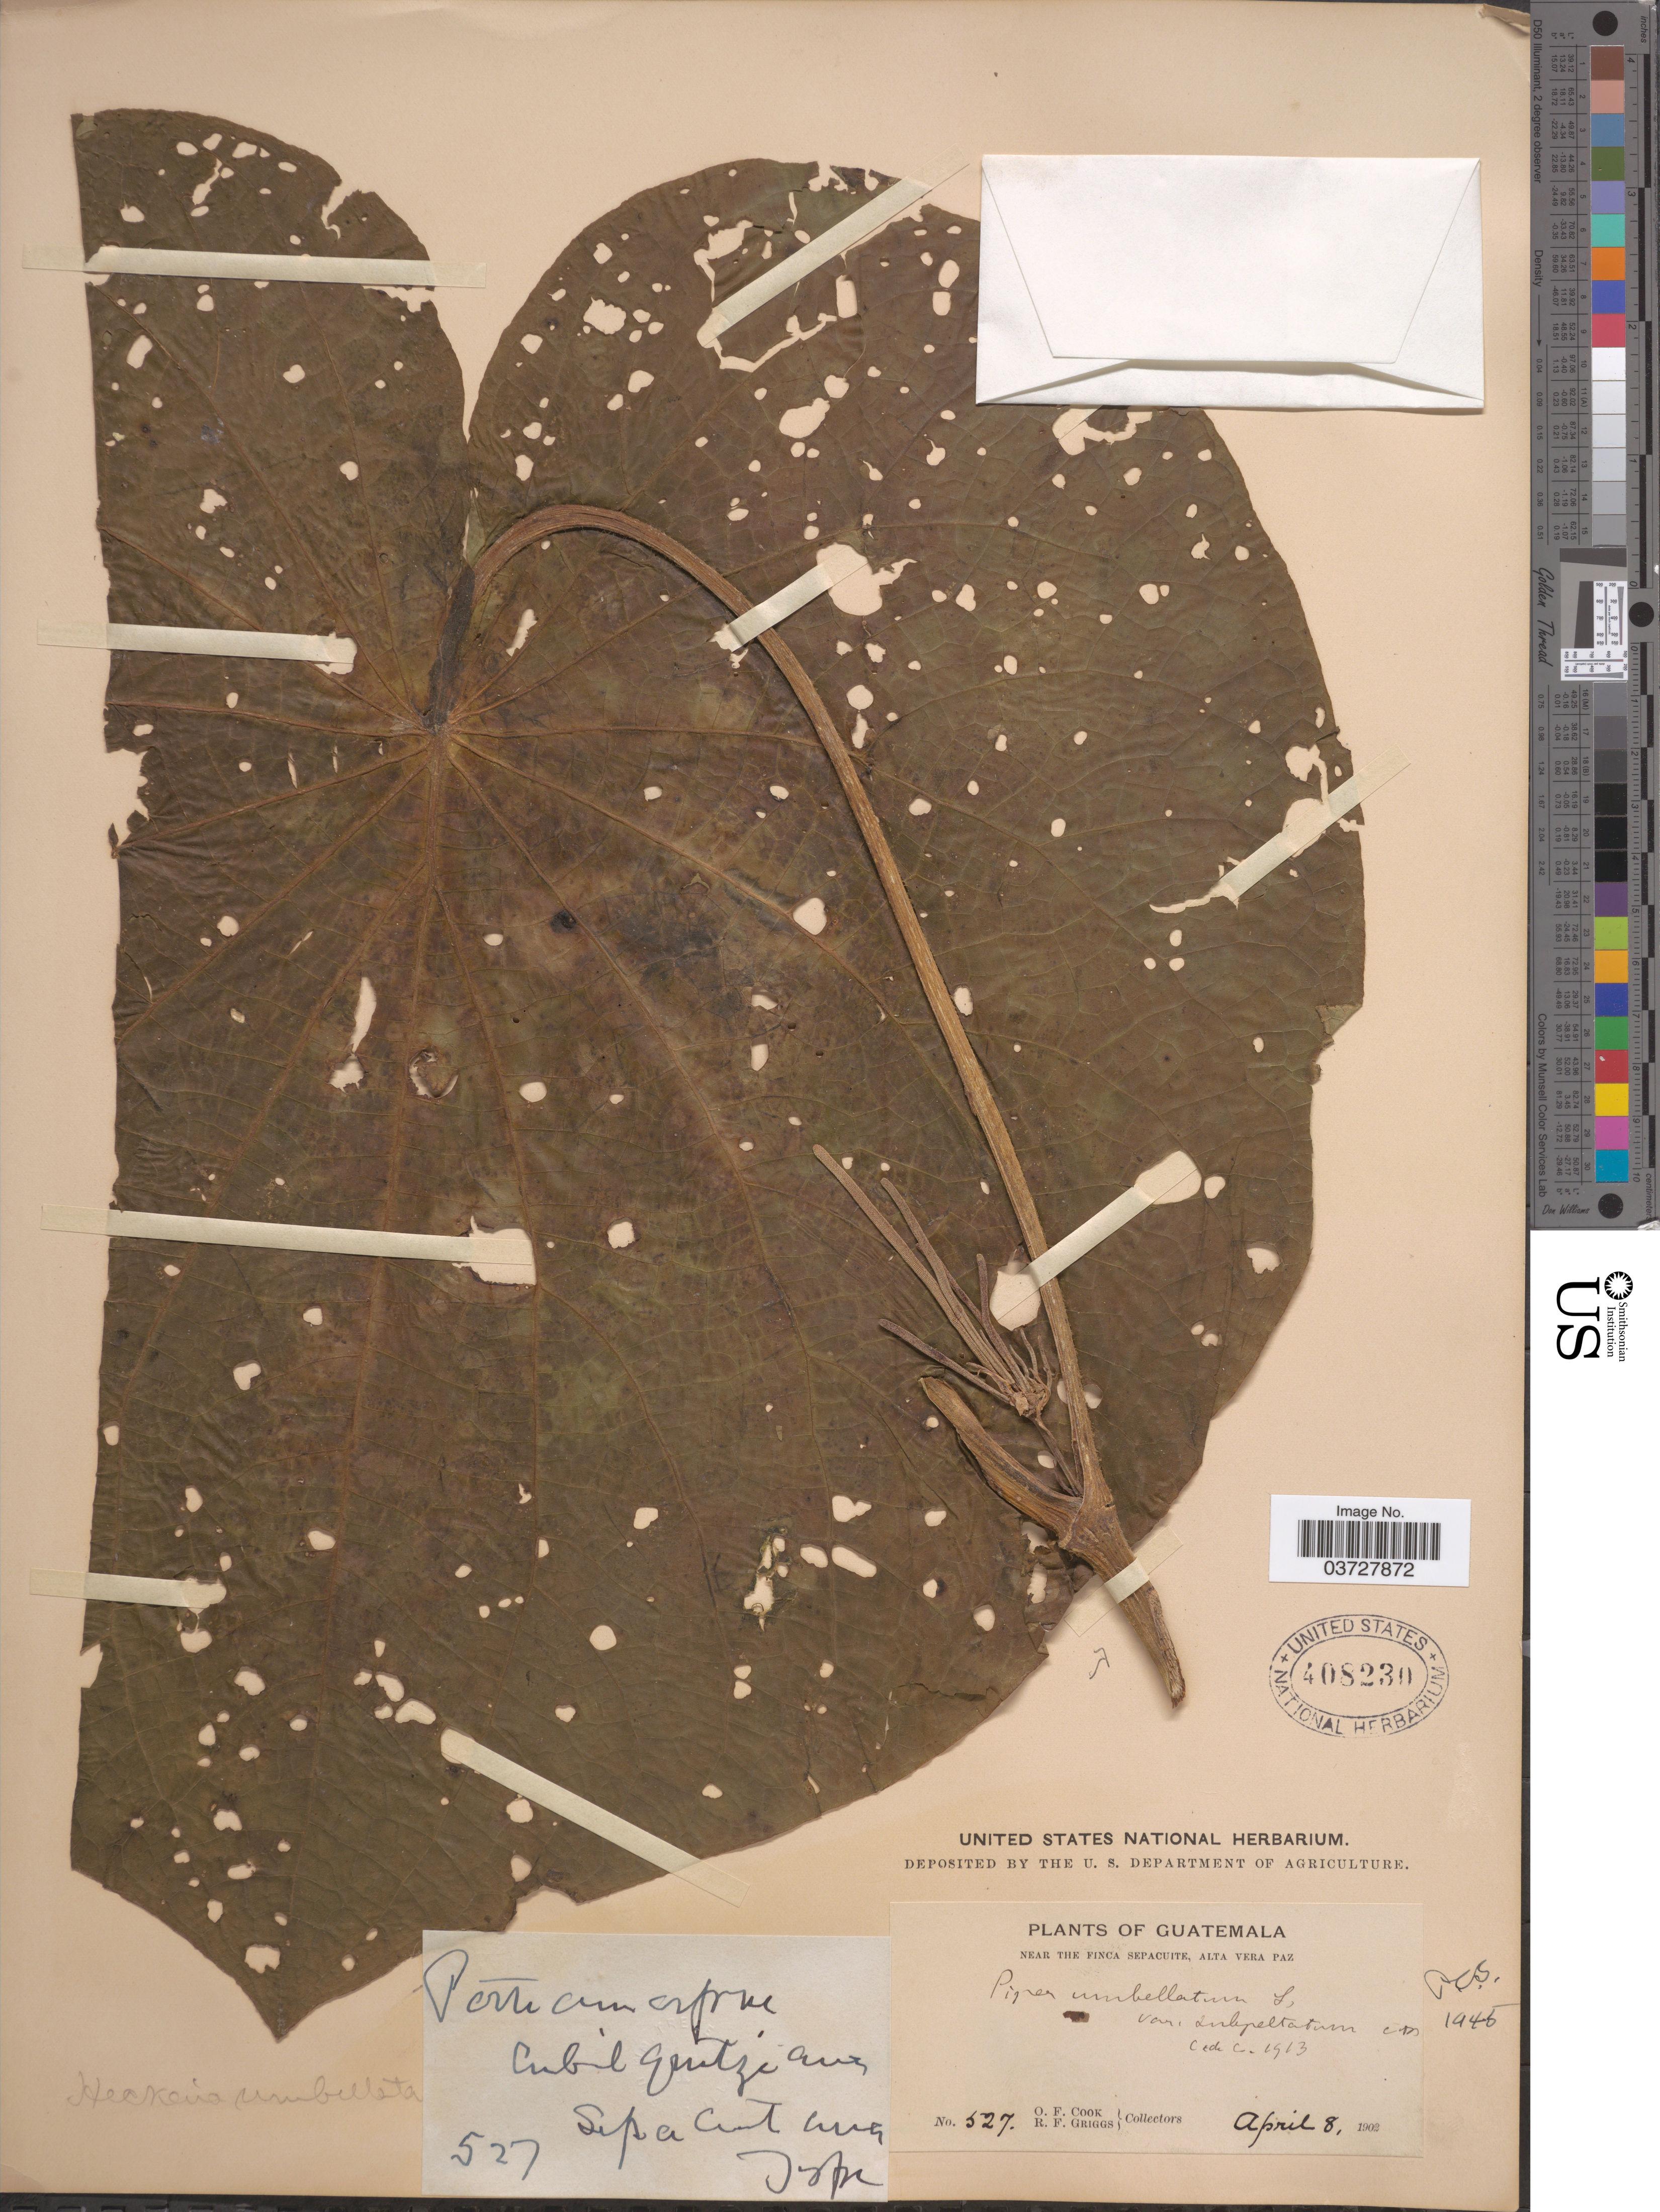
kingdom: Plantae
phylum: Tracheophyta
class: Magnoliopsida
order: Piperales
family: Piperaceae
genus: Piper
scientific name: Piper tuerckheimii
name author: C. DC.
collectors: O. F. Cook & R. F. Griggs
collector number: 527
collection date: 1902-04-08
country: Guatemala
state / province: Alta Verapaz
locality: Near the Finca Sepacuite, Alta Vera Paz.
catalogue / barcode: US 408230